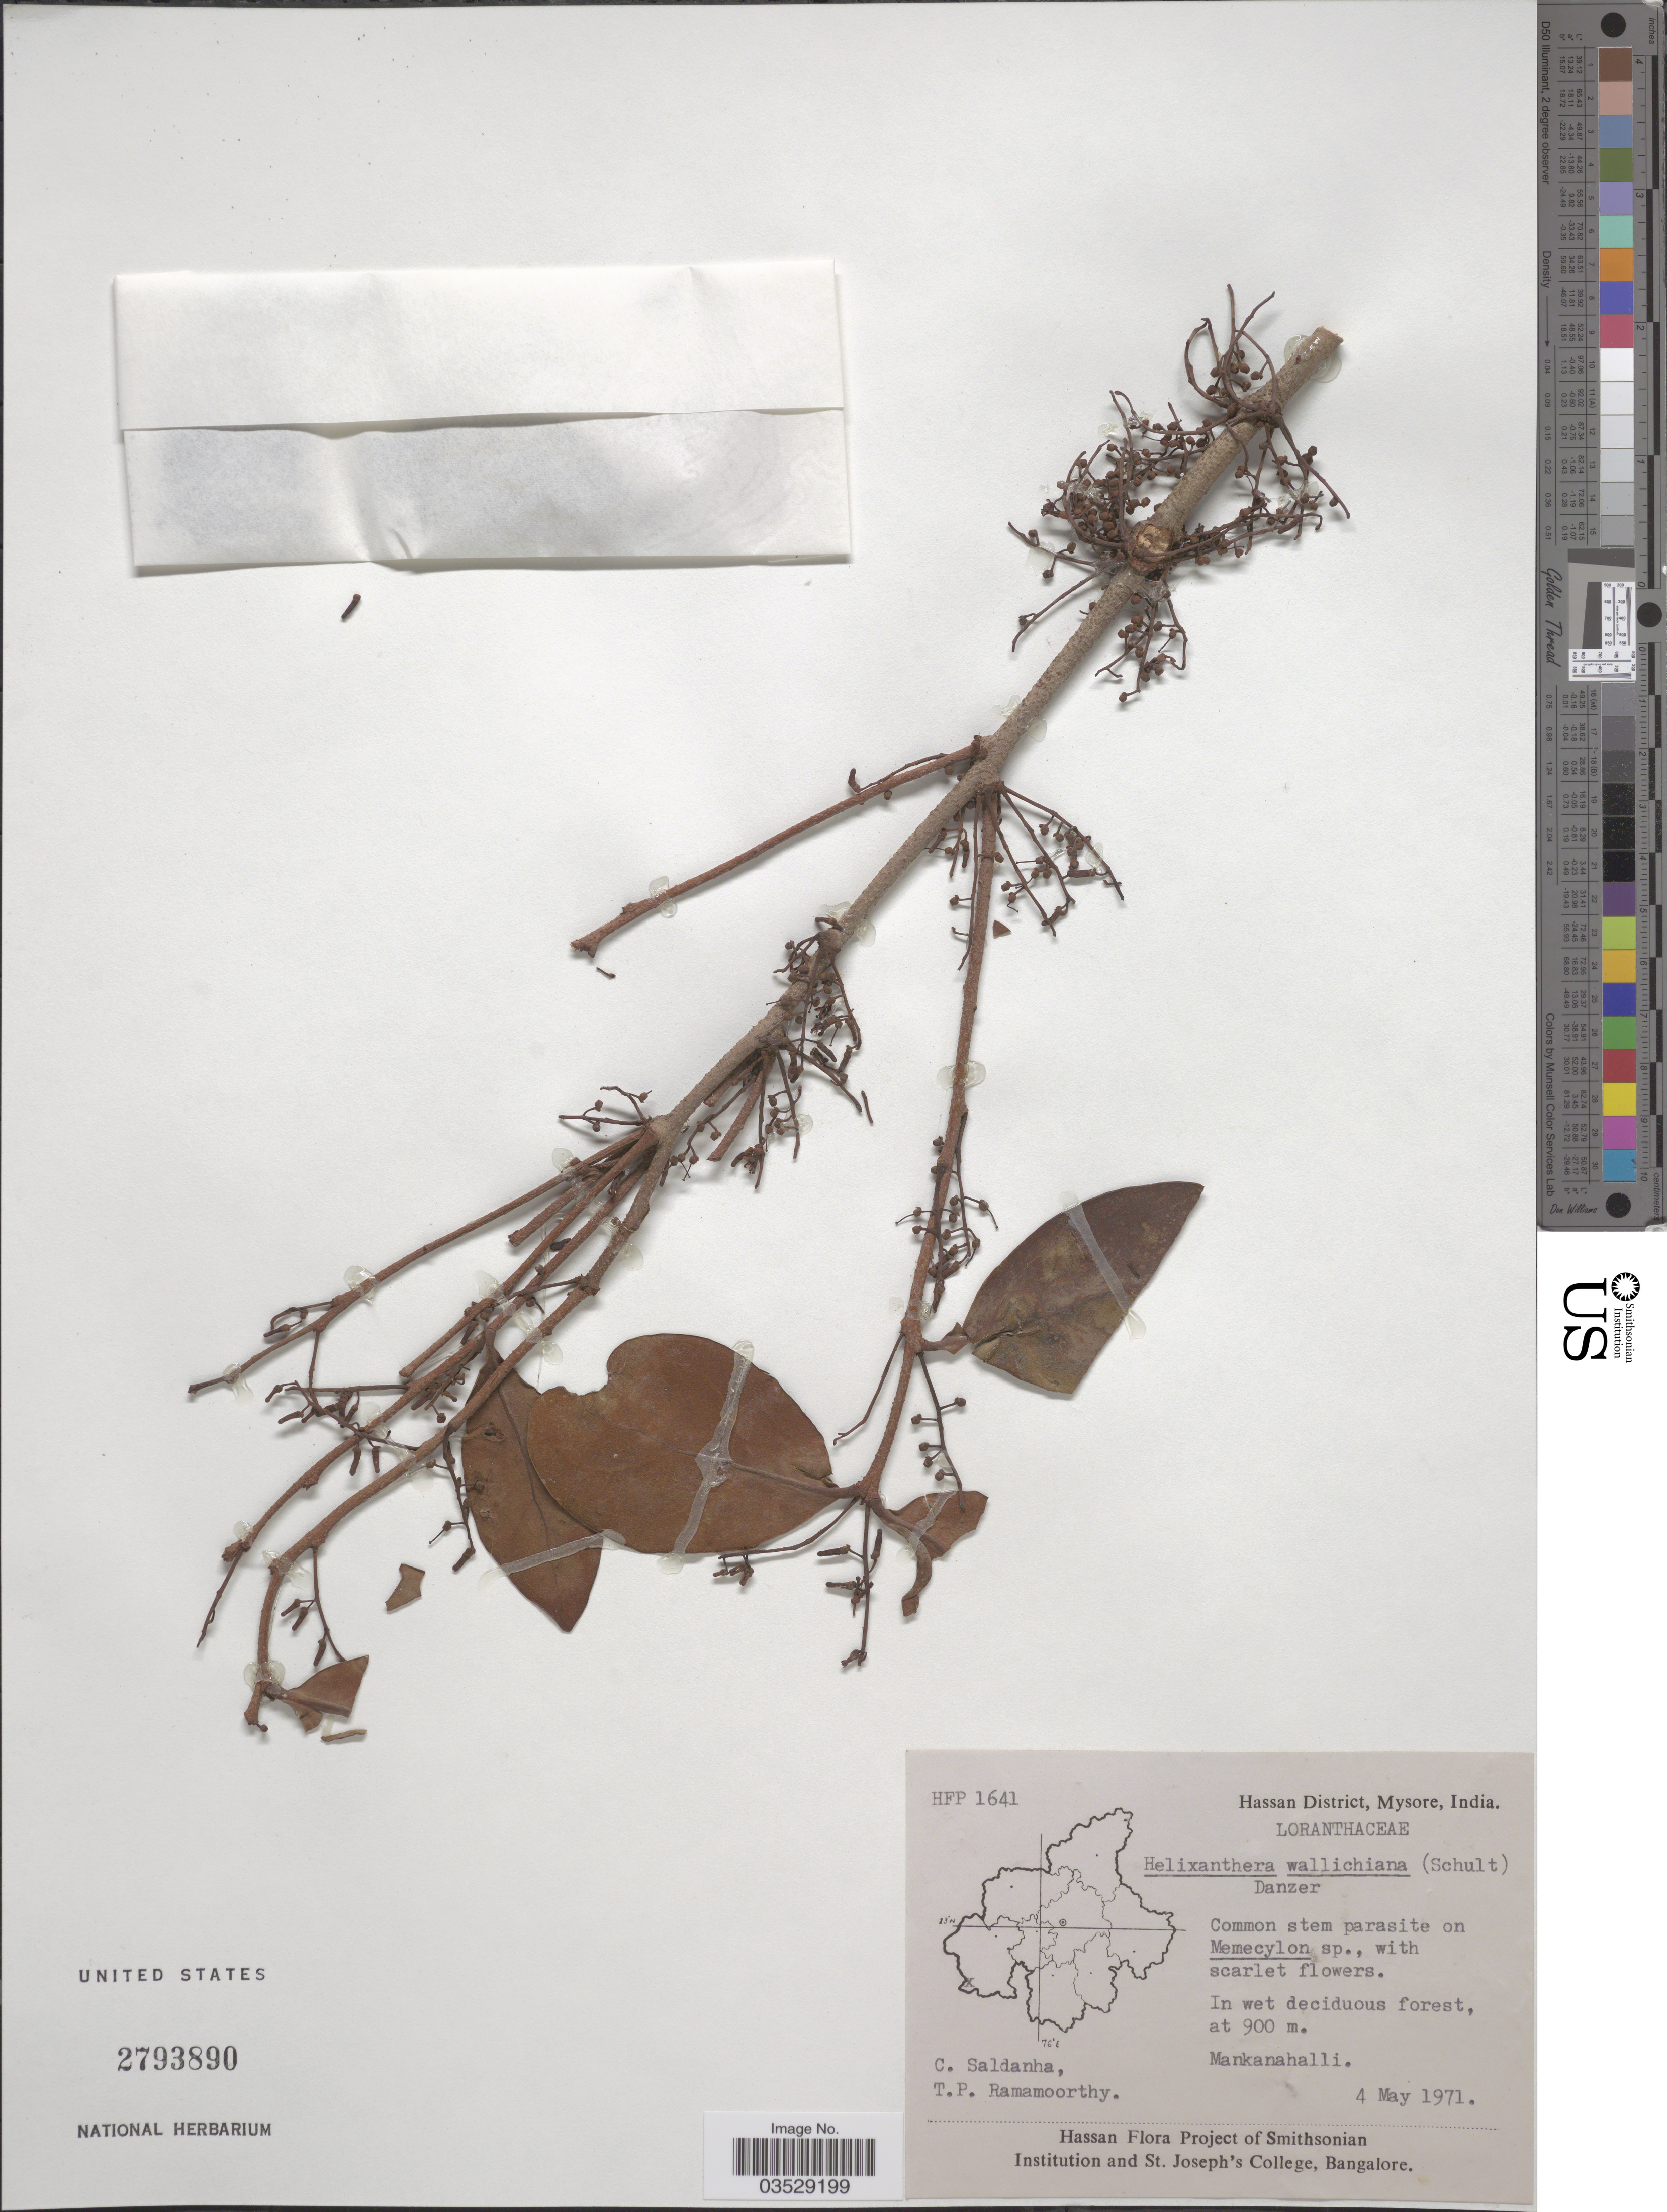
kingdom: Plantae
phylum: Tracheophyta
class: Magnoliopsida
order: Santalales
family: Loranthaceae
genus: Helixanthera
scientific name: Helixanthera wallichiana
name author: Danser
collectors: C. Saldanha & T. P. Ramamoorthy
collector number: HFP 1641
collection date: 1971-05-04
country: India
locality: Hassan District, Mysore. Mankanahalli.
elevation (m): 900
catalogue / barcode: US 2793890